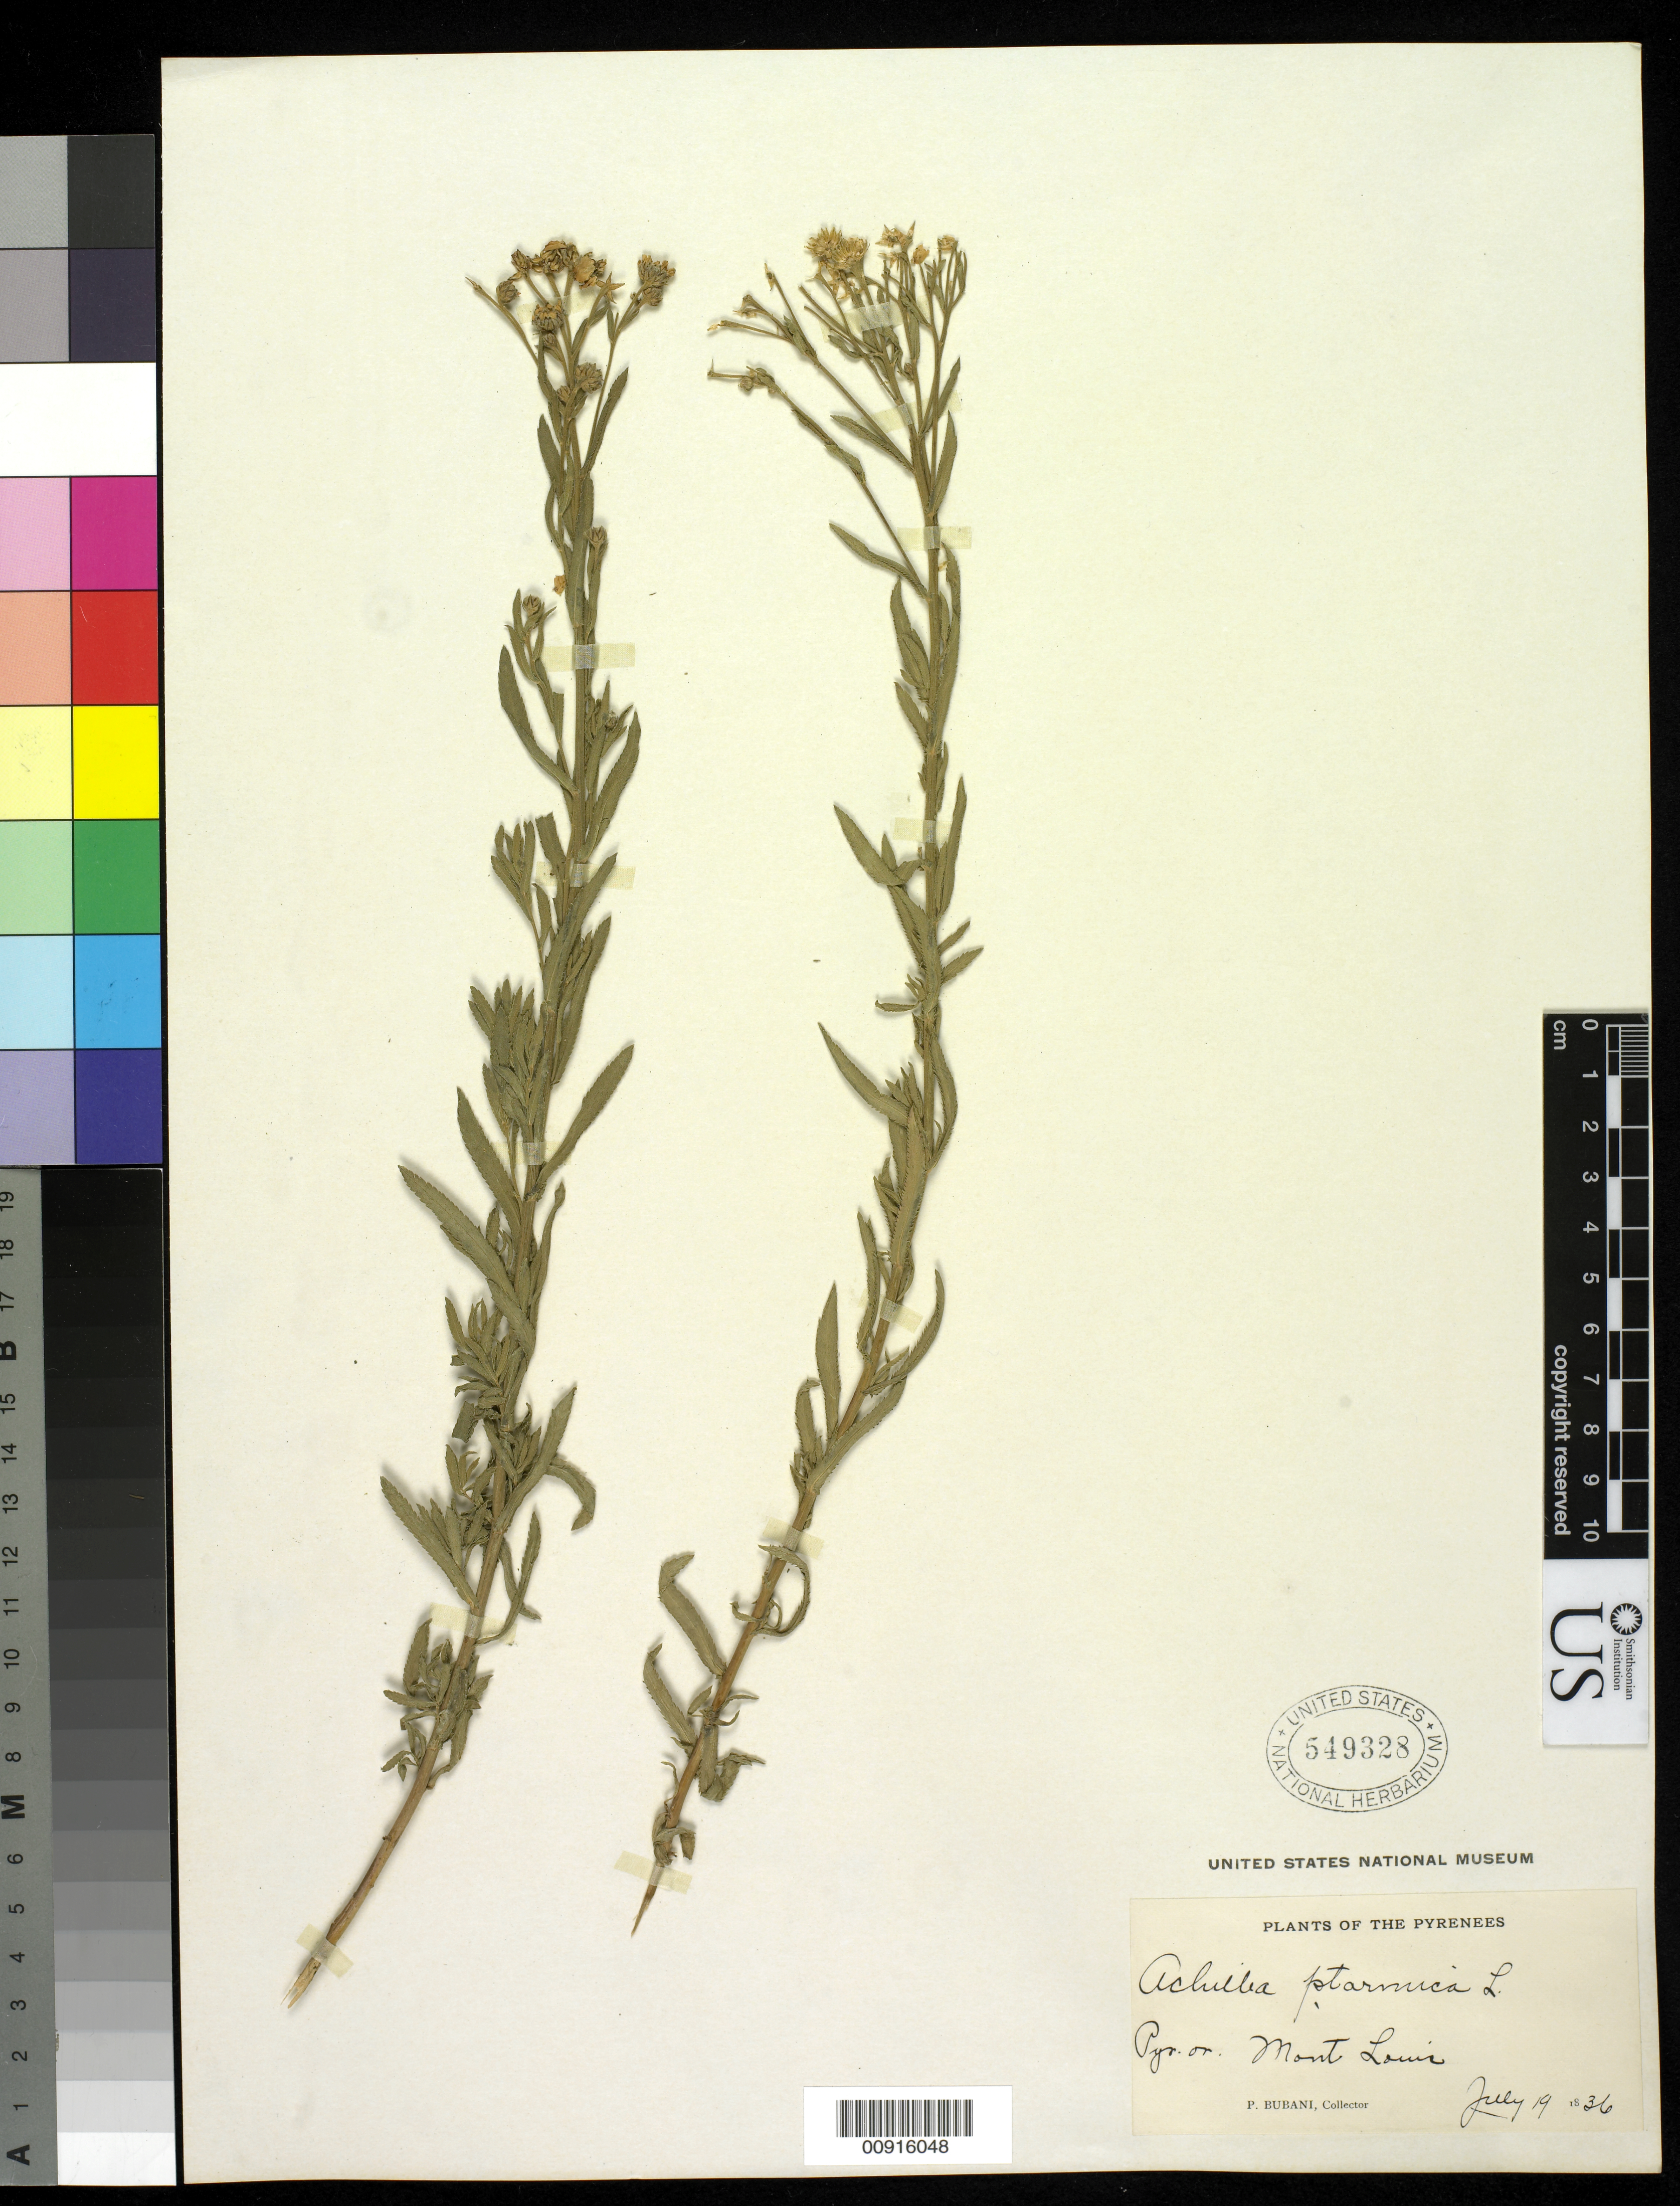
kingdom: Plantae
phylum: Tracheophyta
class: Magnoliopsida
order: Asterales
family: Asteraceae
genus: Achillea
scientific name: Achillea ptarmica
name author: L.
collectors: P. Bubani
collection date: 1836-07-19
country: France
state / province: Occitanie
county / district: Pyrénées-Orientales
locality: Pyrenees on Mont Louis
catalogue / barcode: US 549328